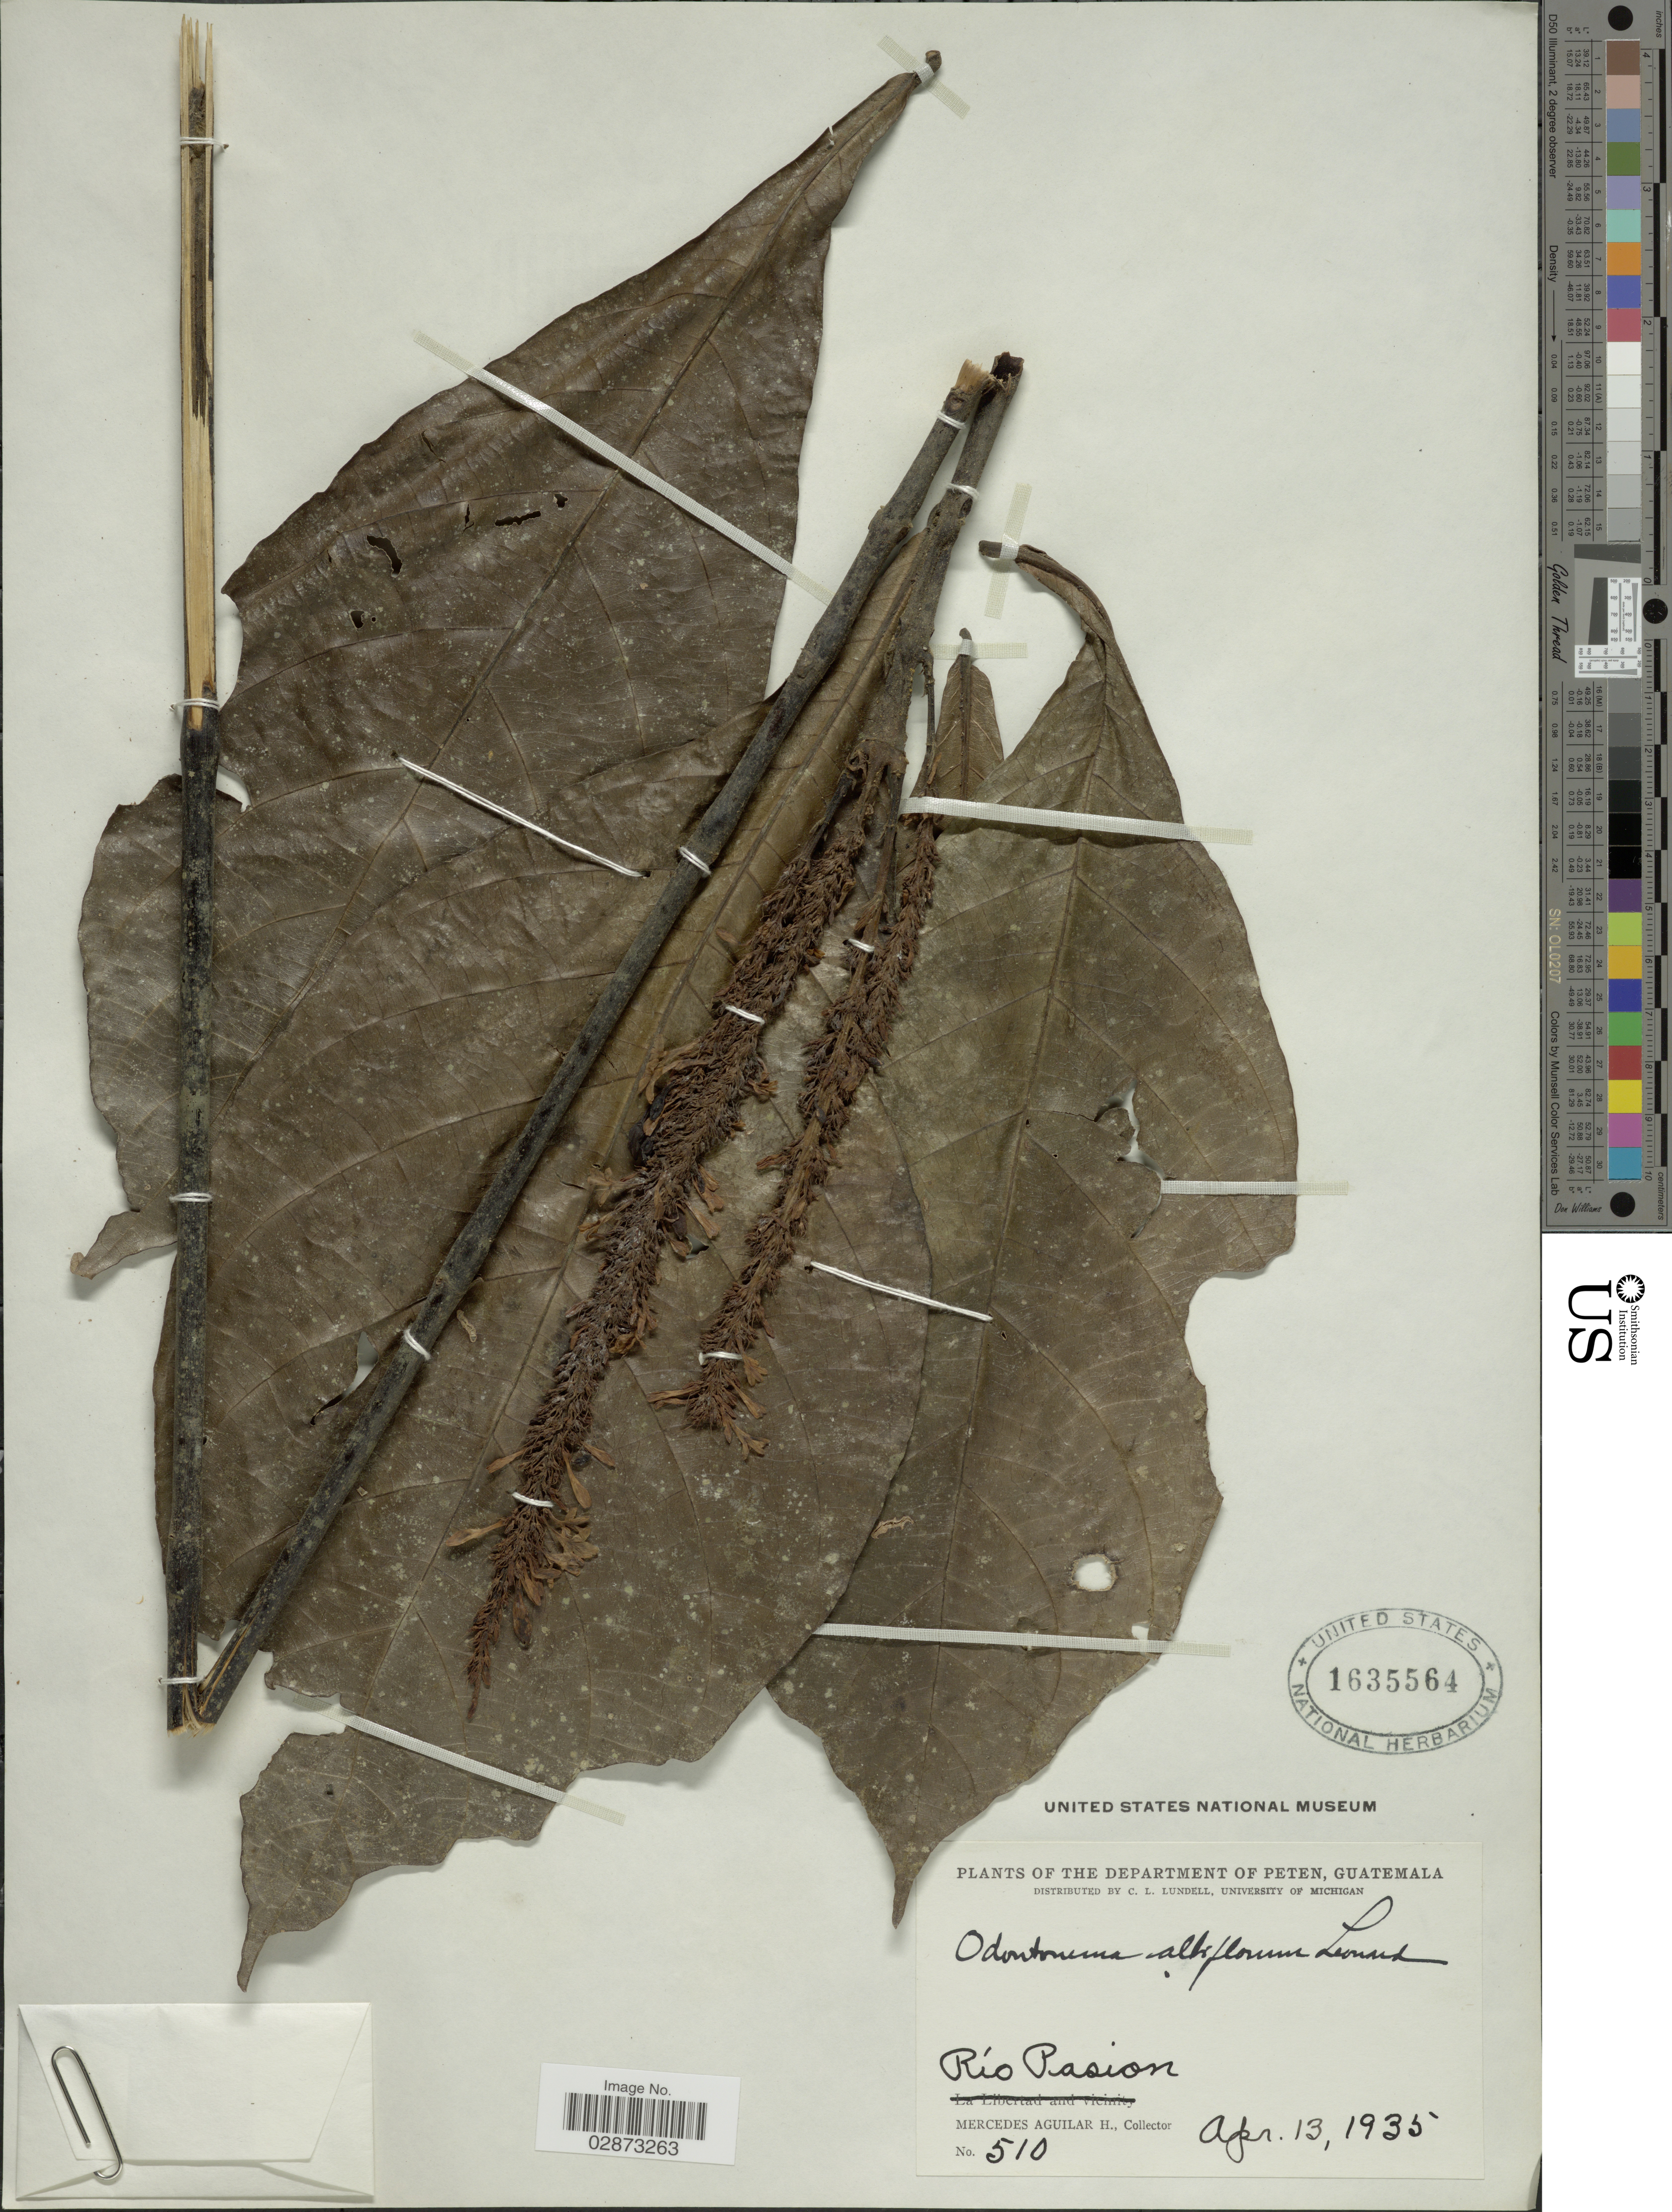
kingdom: Plantae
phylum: Tracheophyta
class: Magnoliopsida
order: Lamiales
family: Acanthaceae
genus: Odontonema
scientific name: Odontonema albiflorum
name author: Leonard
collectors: M. Aguilar H.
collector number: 510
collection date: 1935-04-13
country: Guatemala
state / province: El Petén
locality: Department of Peten. Río Pasion.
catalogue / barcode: US 1635564